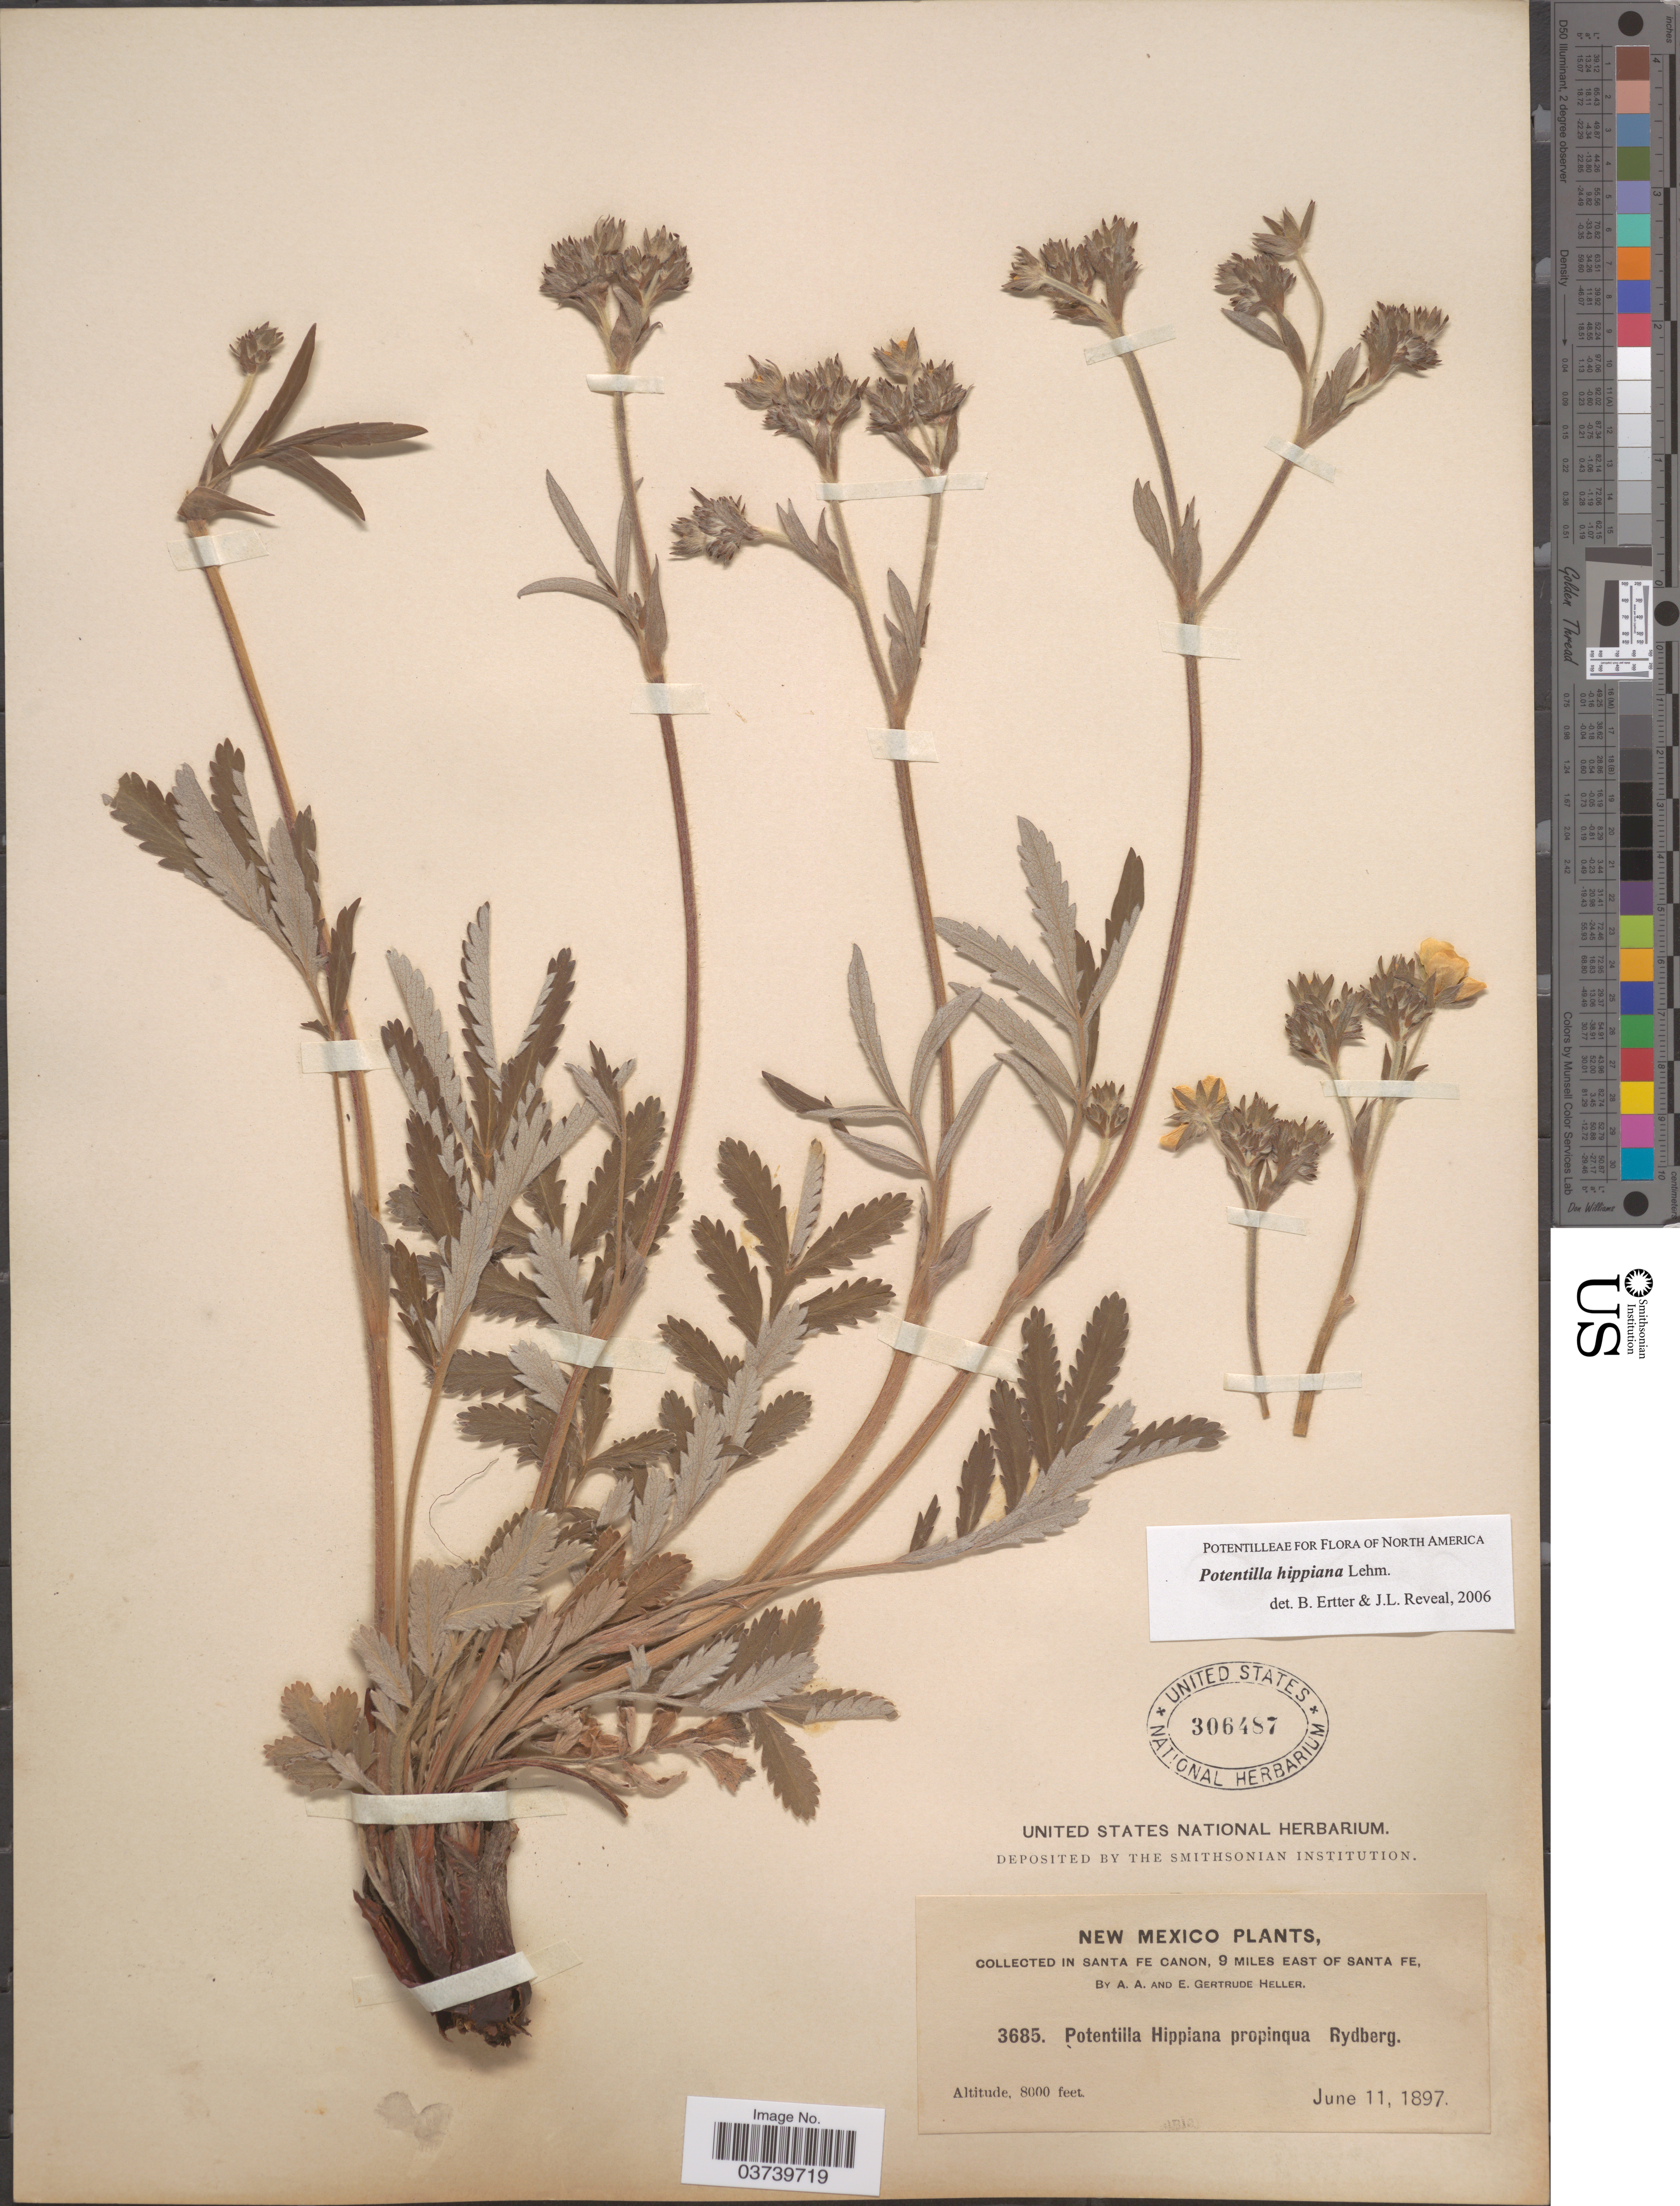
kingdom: Plantae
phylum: Tracheophyta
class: Magnoliopsida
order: Rosales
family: Rosaceae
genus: Potentilla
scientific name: Potentilla hippiana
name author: Lehm.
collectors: A. A. Heller & E. Gertrude Heller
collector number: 3685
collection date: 1897-06-11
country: United States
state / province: New Mexico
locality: In Santa Fe Canon, 9 miles east of Santa Fe.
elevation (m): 2438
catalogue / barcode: US 306487